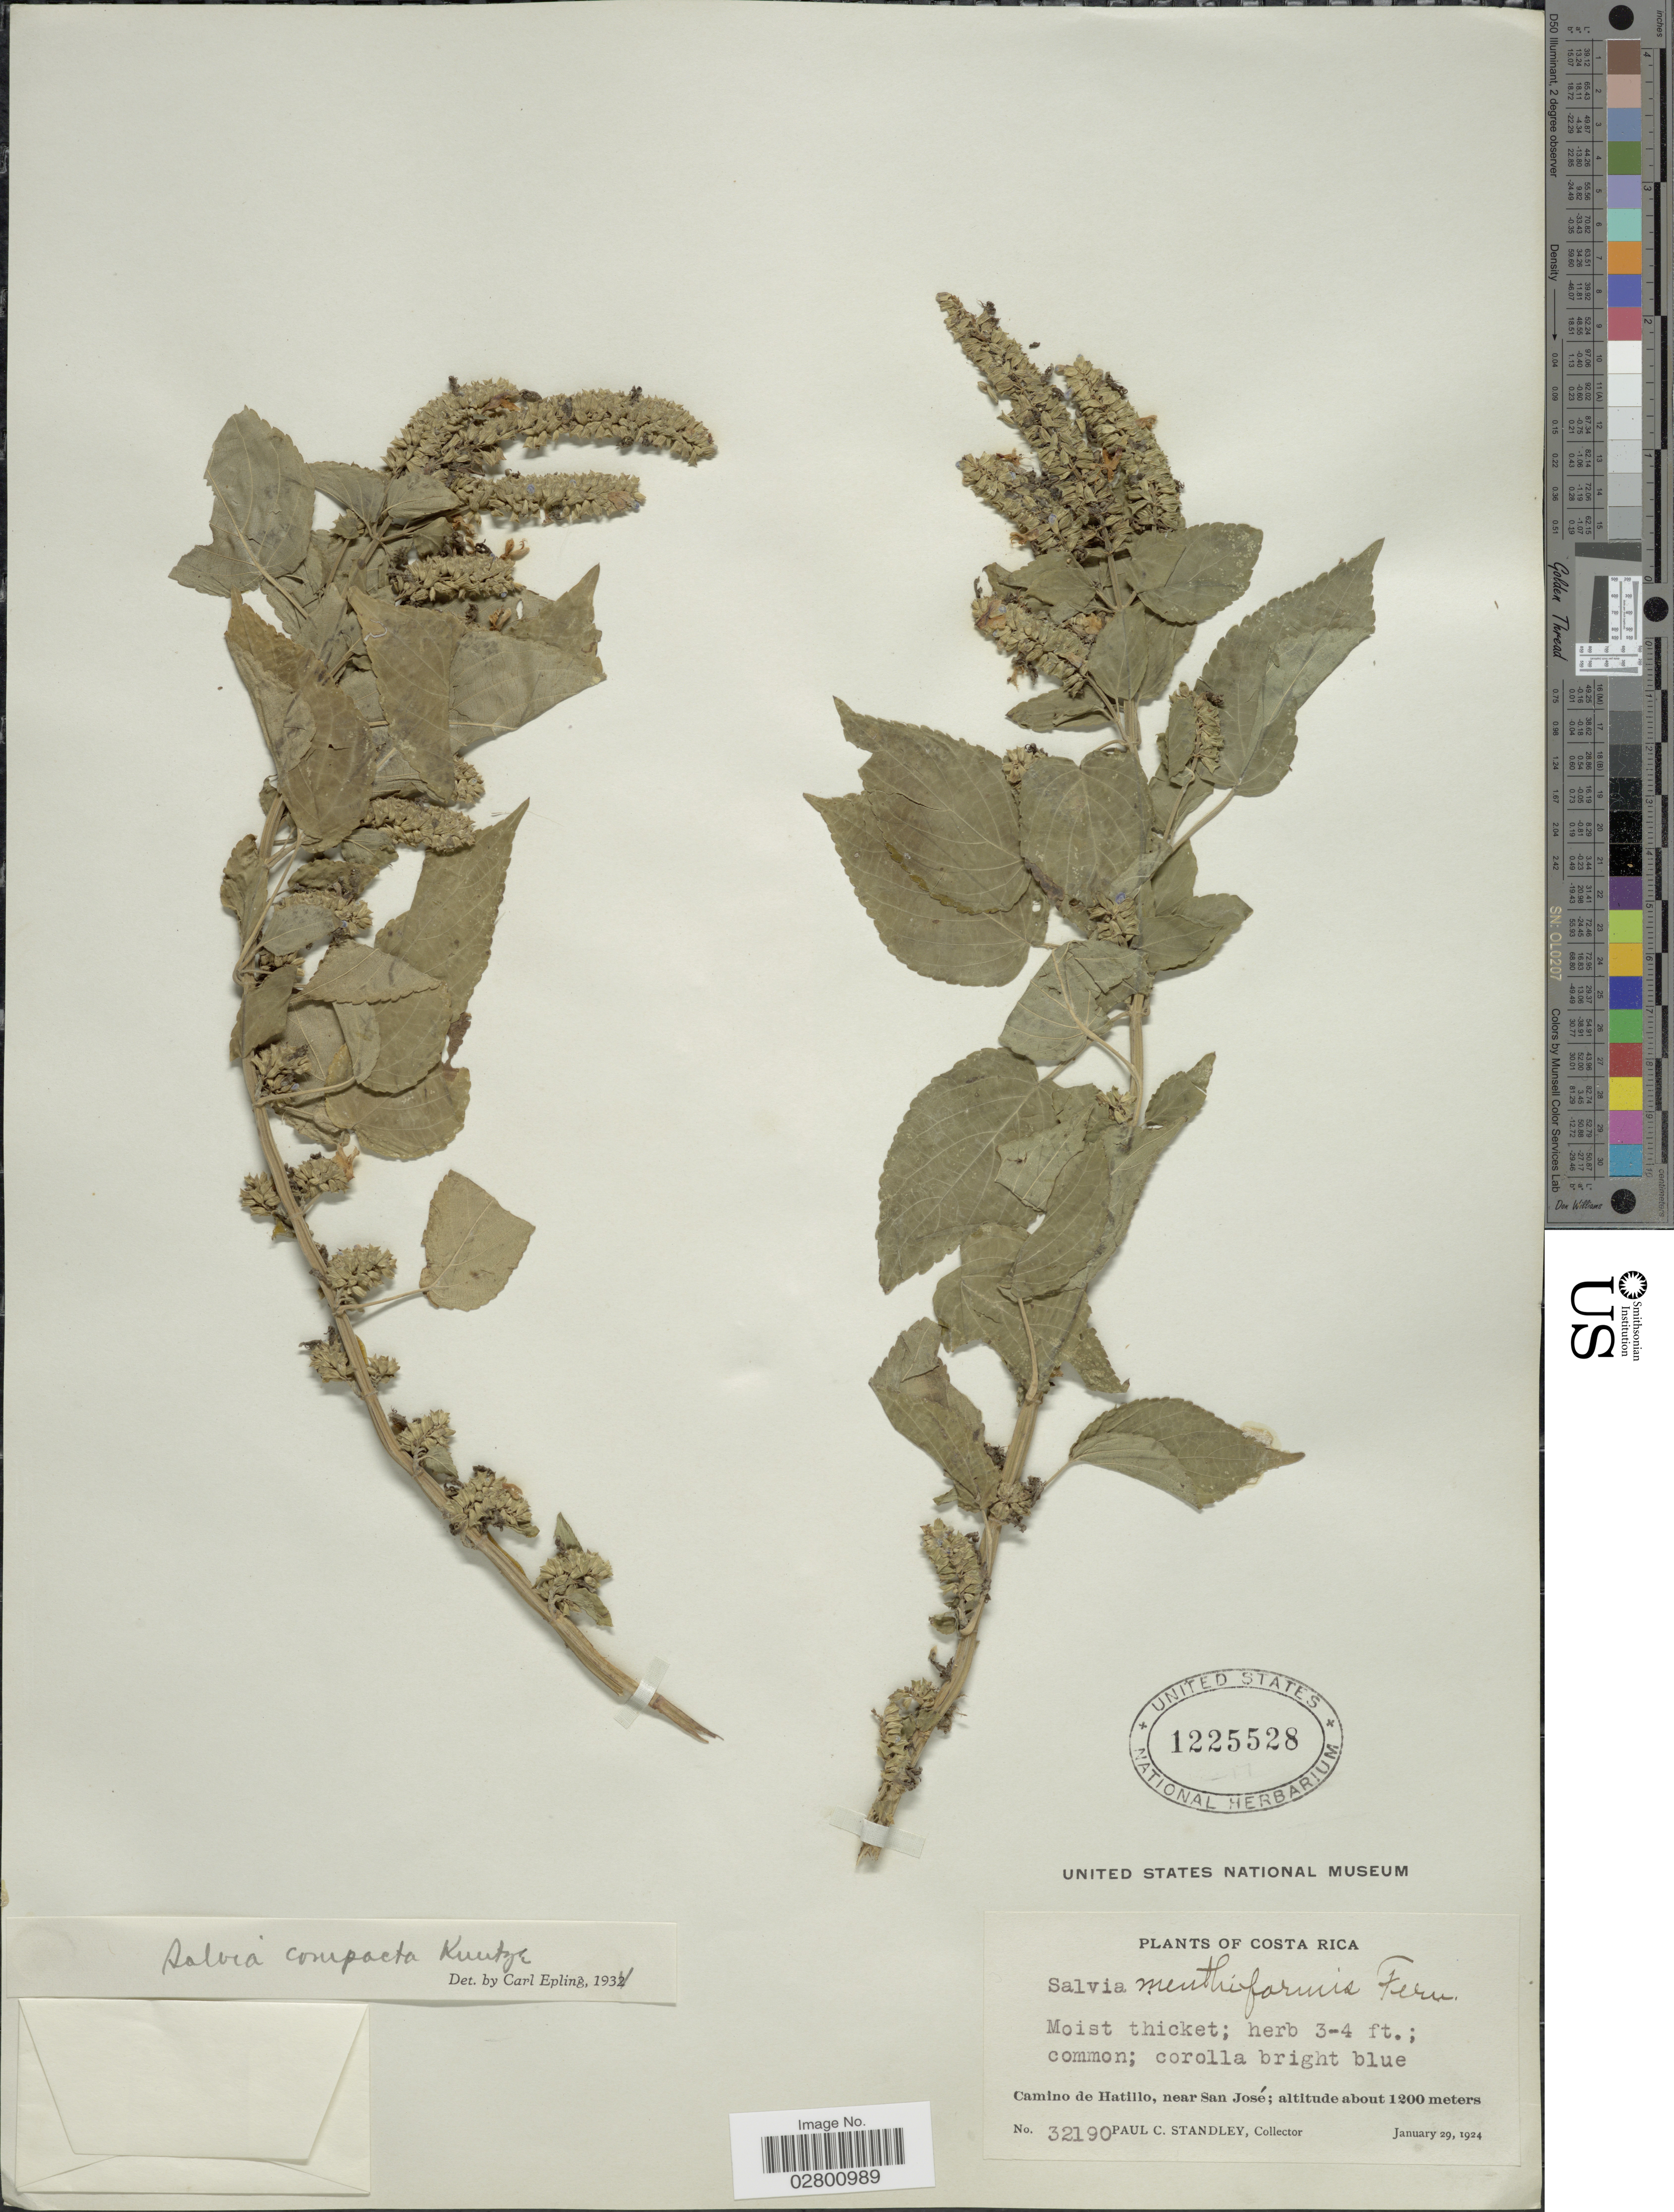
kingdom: Plantae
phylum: Tracheophyta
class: Magnoliopsida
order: Lamiales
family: Lamiaceae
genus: Salvia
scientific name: Salvia compacta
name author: Kuntze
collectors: P. C. Standley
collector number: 32190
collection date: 1924-01-29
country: Costa Rica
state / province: San José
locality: Camino de Hatillo, near San José.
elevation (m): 1200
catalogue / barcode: US 1225528